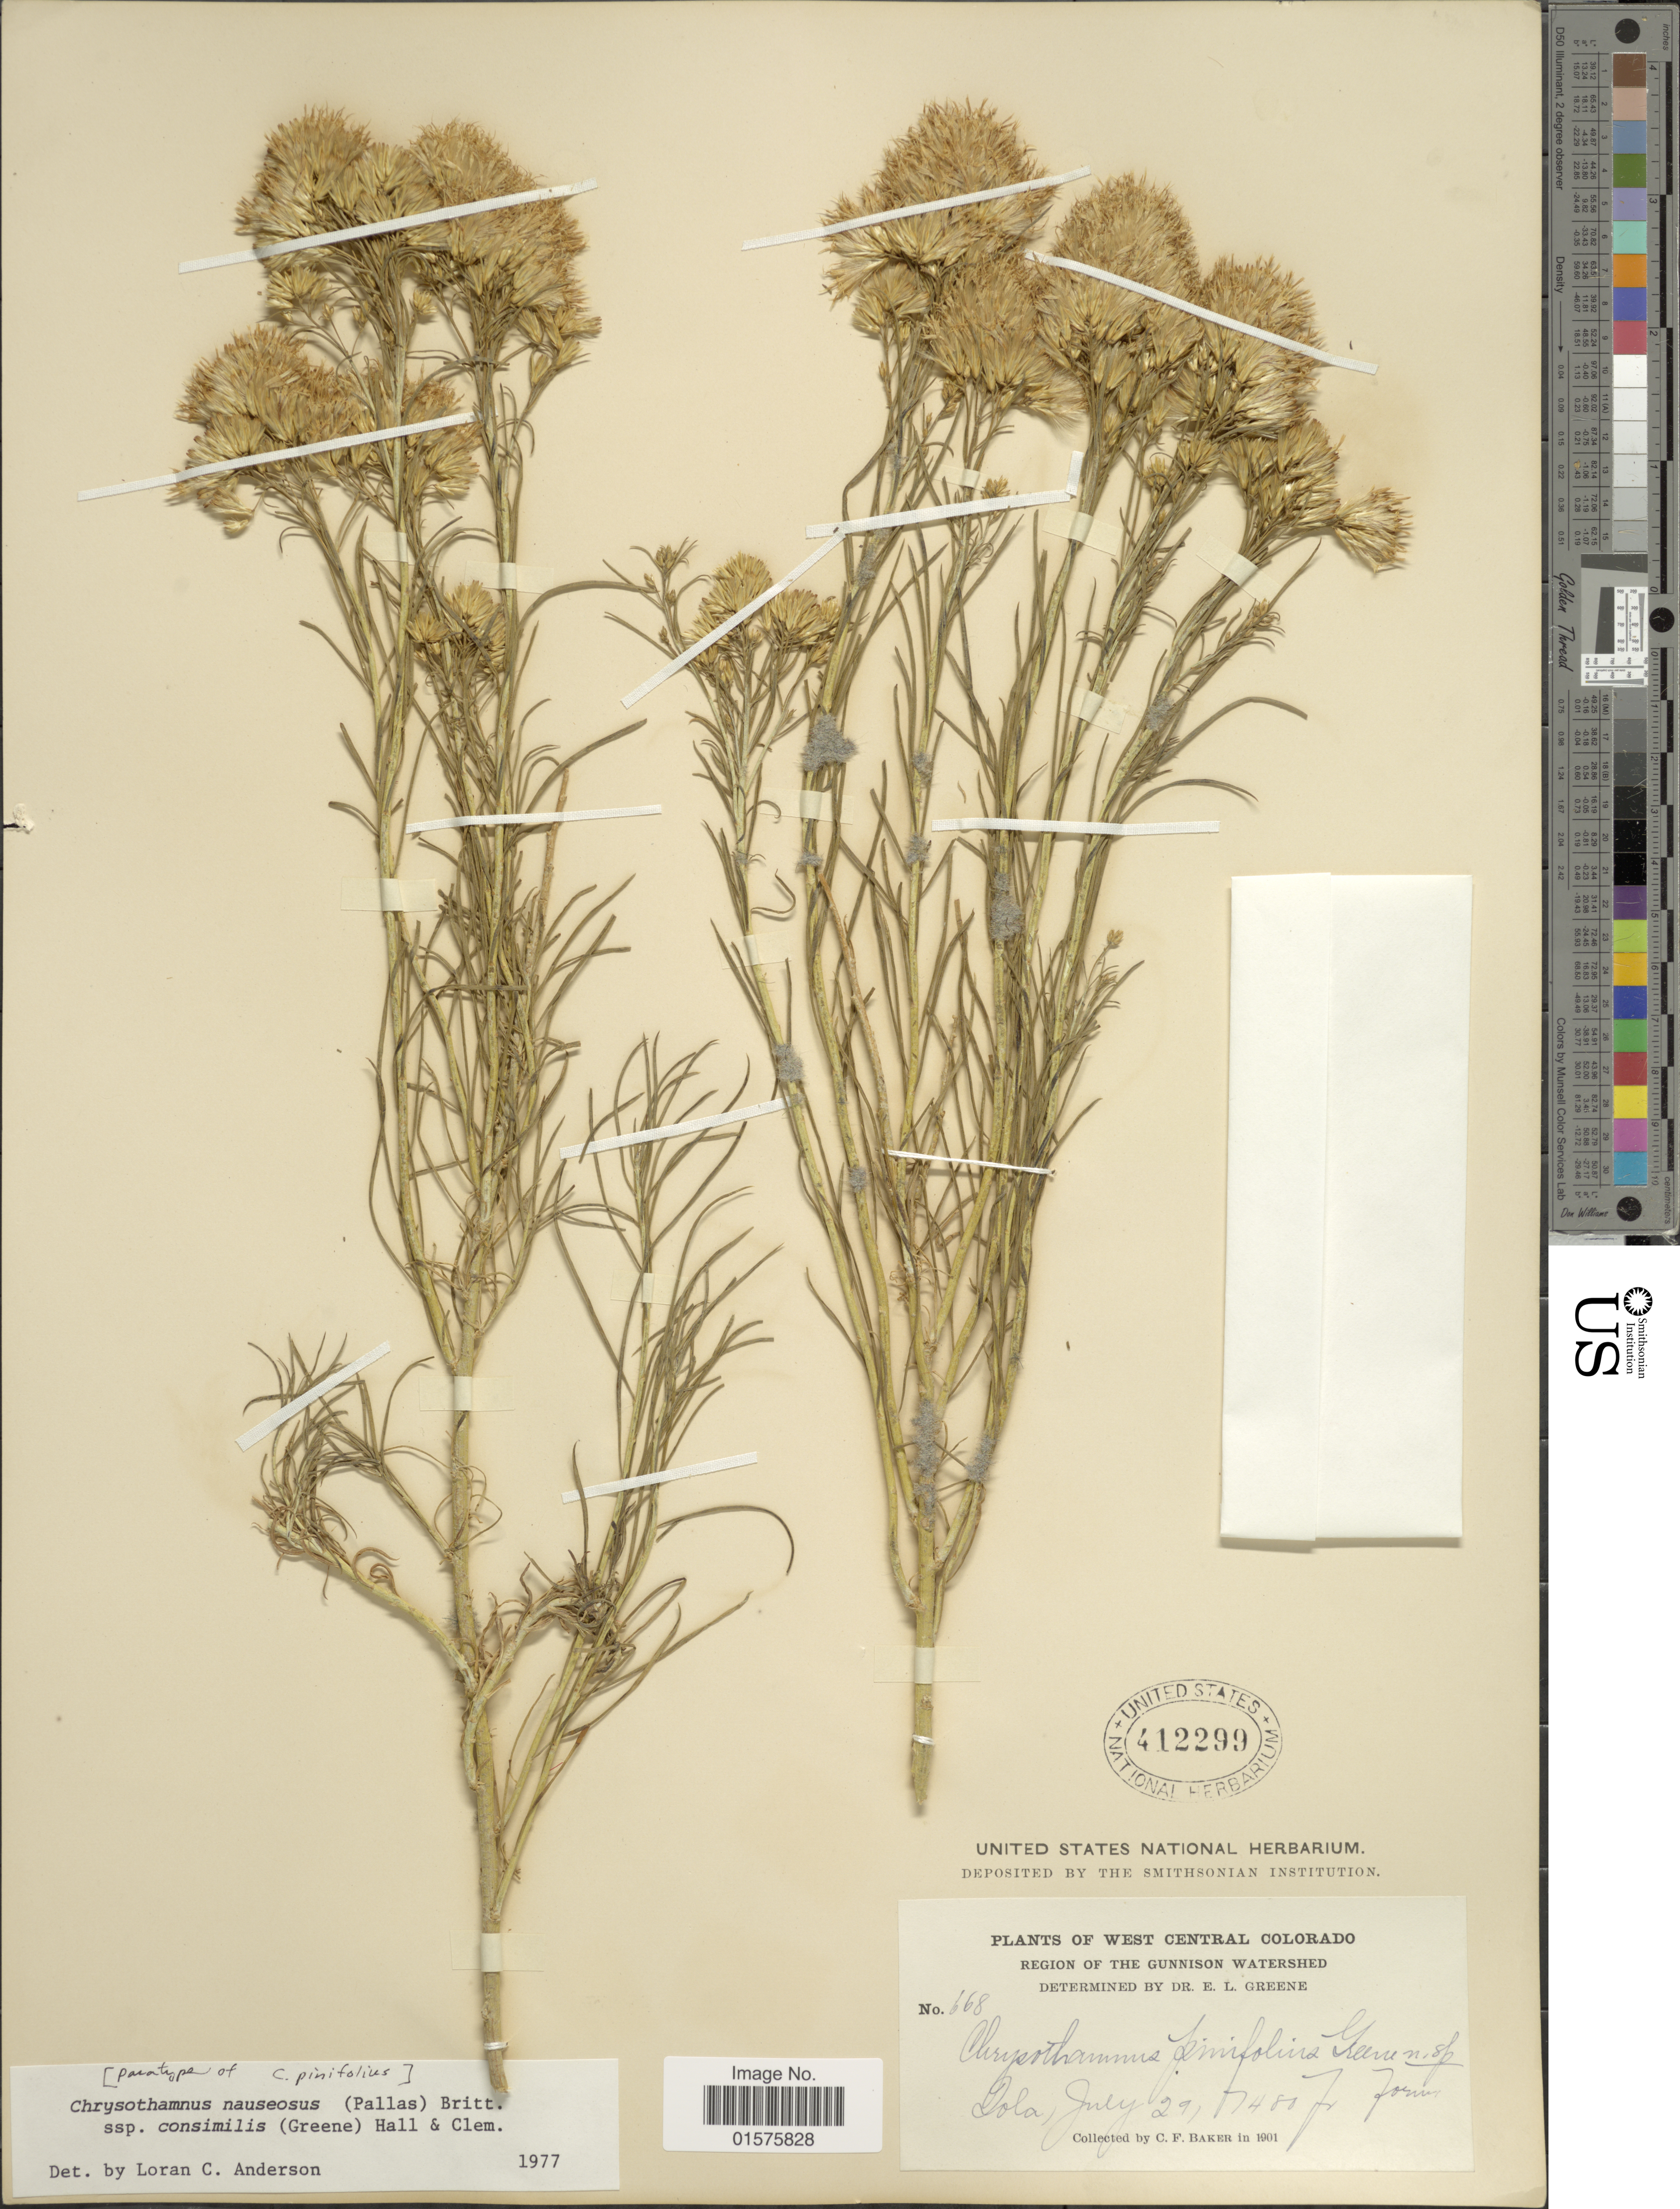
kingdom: Plantae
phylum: Tracheophyta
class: Magnoliopsida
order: Asterales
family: Asteraceae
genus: Ericameria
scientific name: Ericameria nauseosa var. oreophila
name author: (A. Nelson) G.L. Nesom & G.I. Baird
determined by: Urbatsch, Lowell E., Curator (LSU), Louisiana State University (UNITED STATES)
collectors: C. F. Baker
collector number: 668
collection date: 1901-07-29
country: United States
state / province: Colorado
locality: West Central Colorado. Region of the Gunnison Watershed. Zola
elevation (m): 2280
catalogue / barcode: US 412299